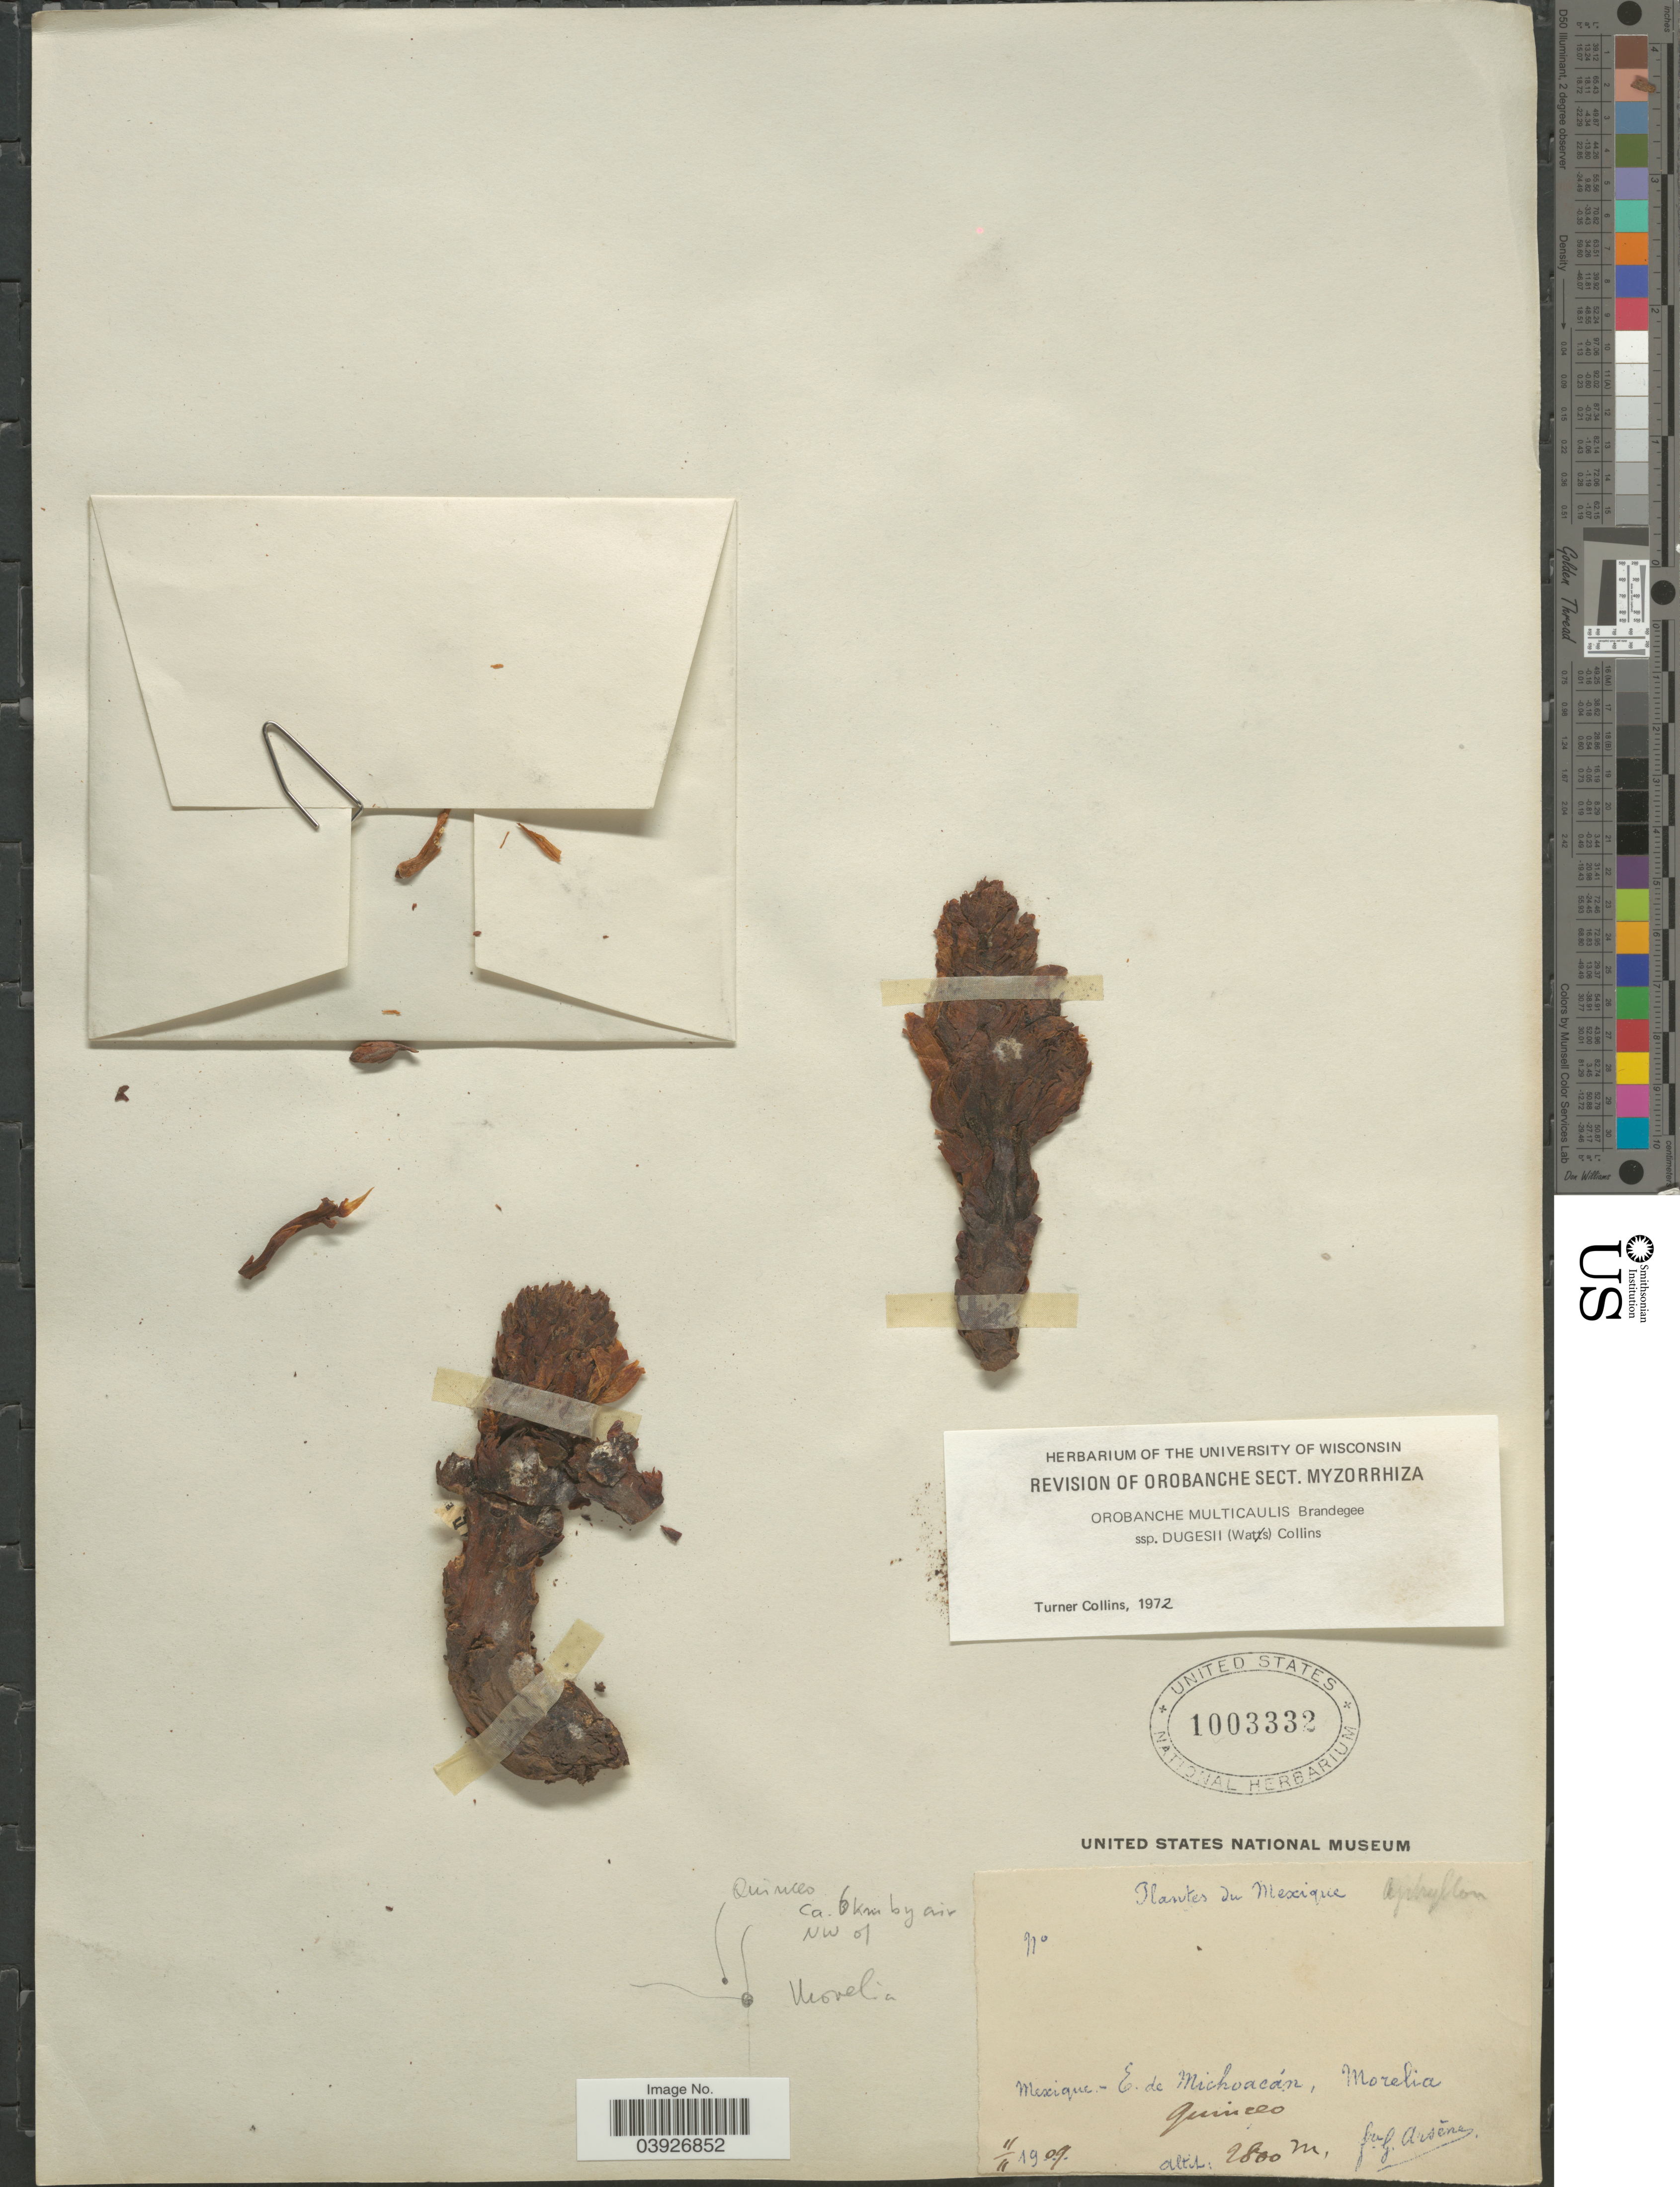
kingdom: Plantae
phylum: Tracheophyta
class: Magnoliopsida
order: Lamiales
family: Orobanchaceae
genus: Orobanche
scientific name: Orobanche dugesii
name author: (S. Watson) Munz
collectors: Bro. G. Arsène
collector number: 970*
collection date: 1909-11-11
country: Mexico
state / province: Michoacán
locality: E. de Michoacán, Morelia. Quinceo.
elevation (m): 2800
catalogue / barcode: US 1003332